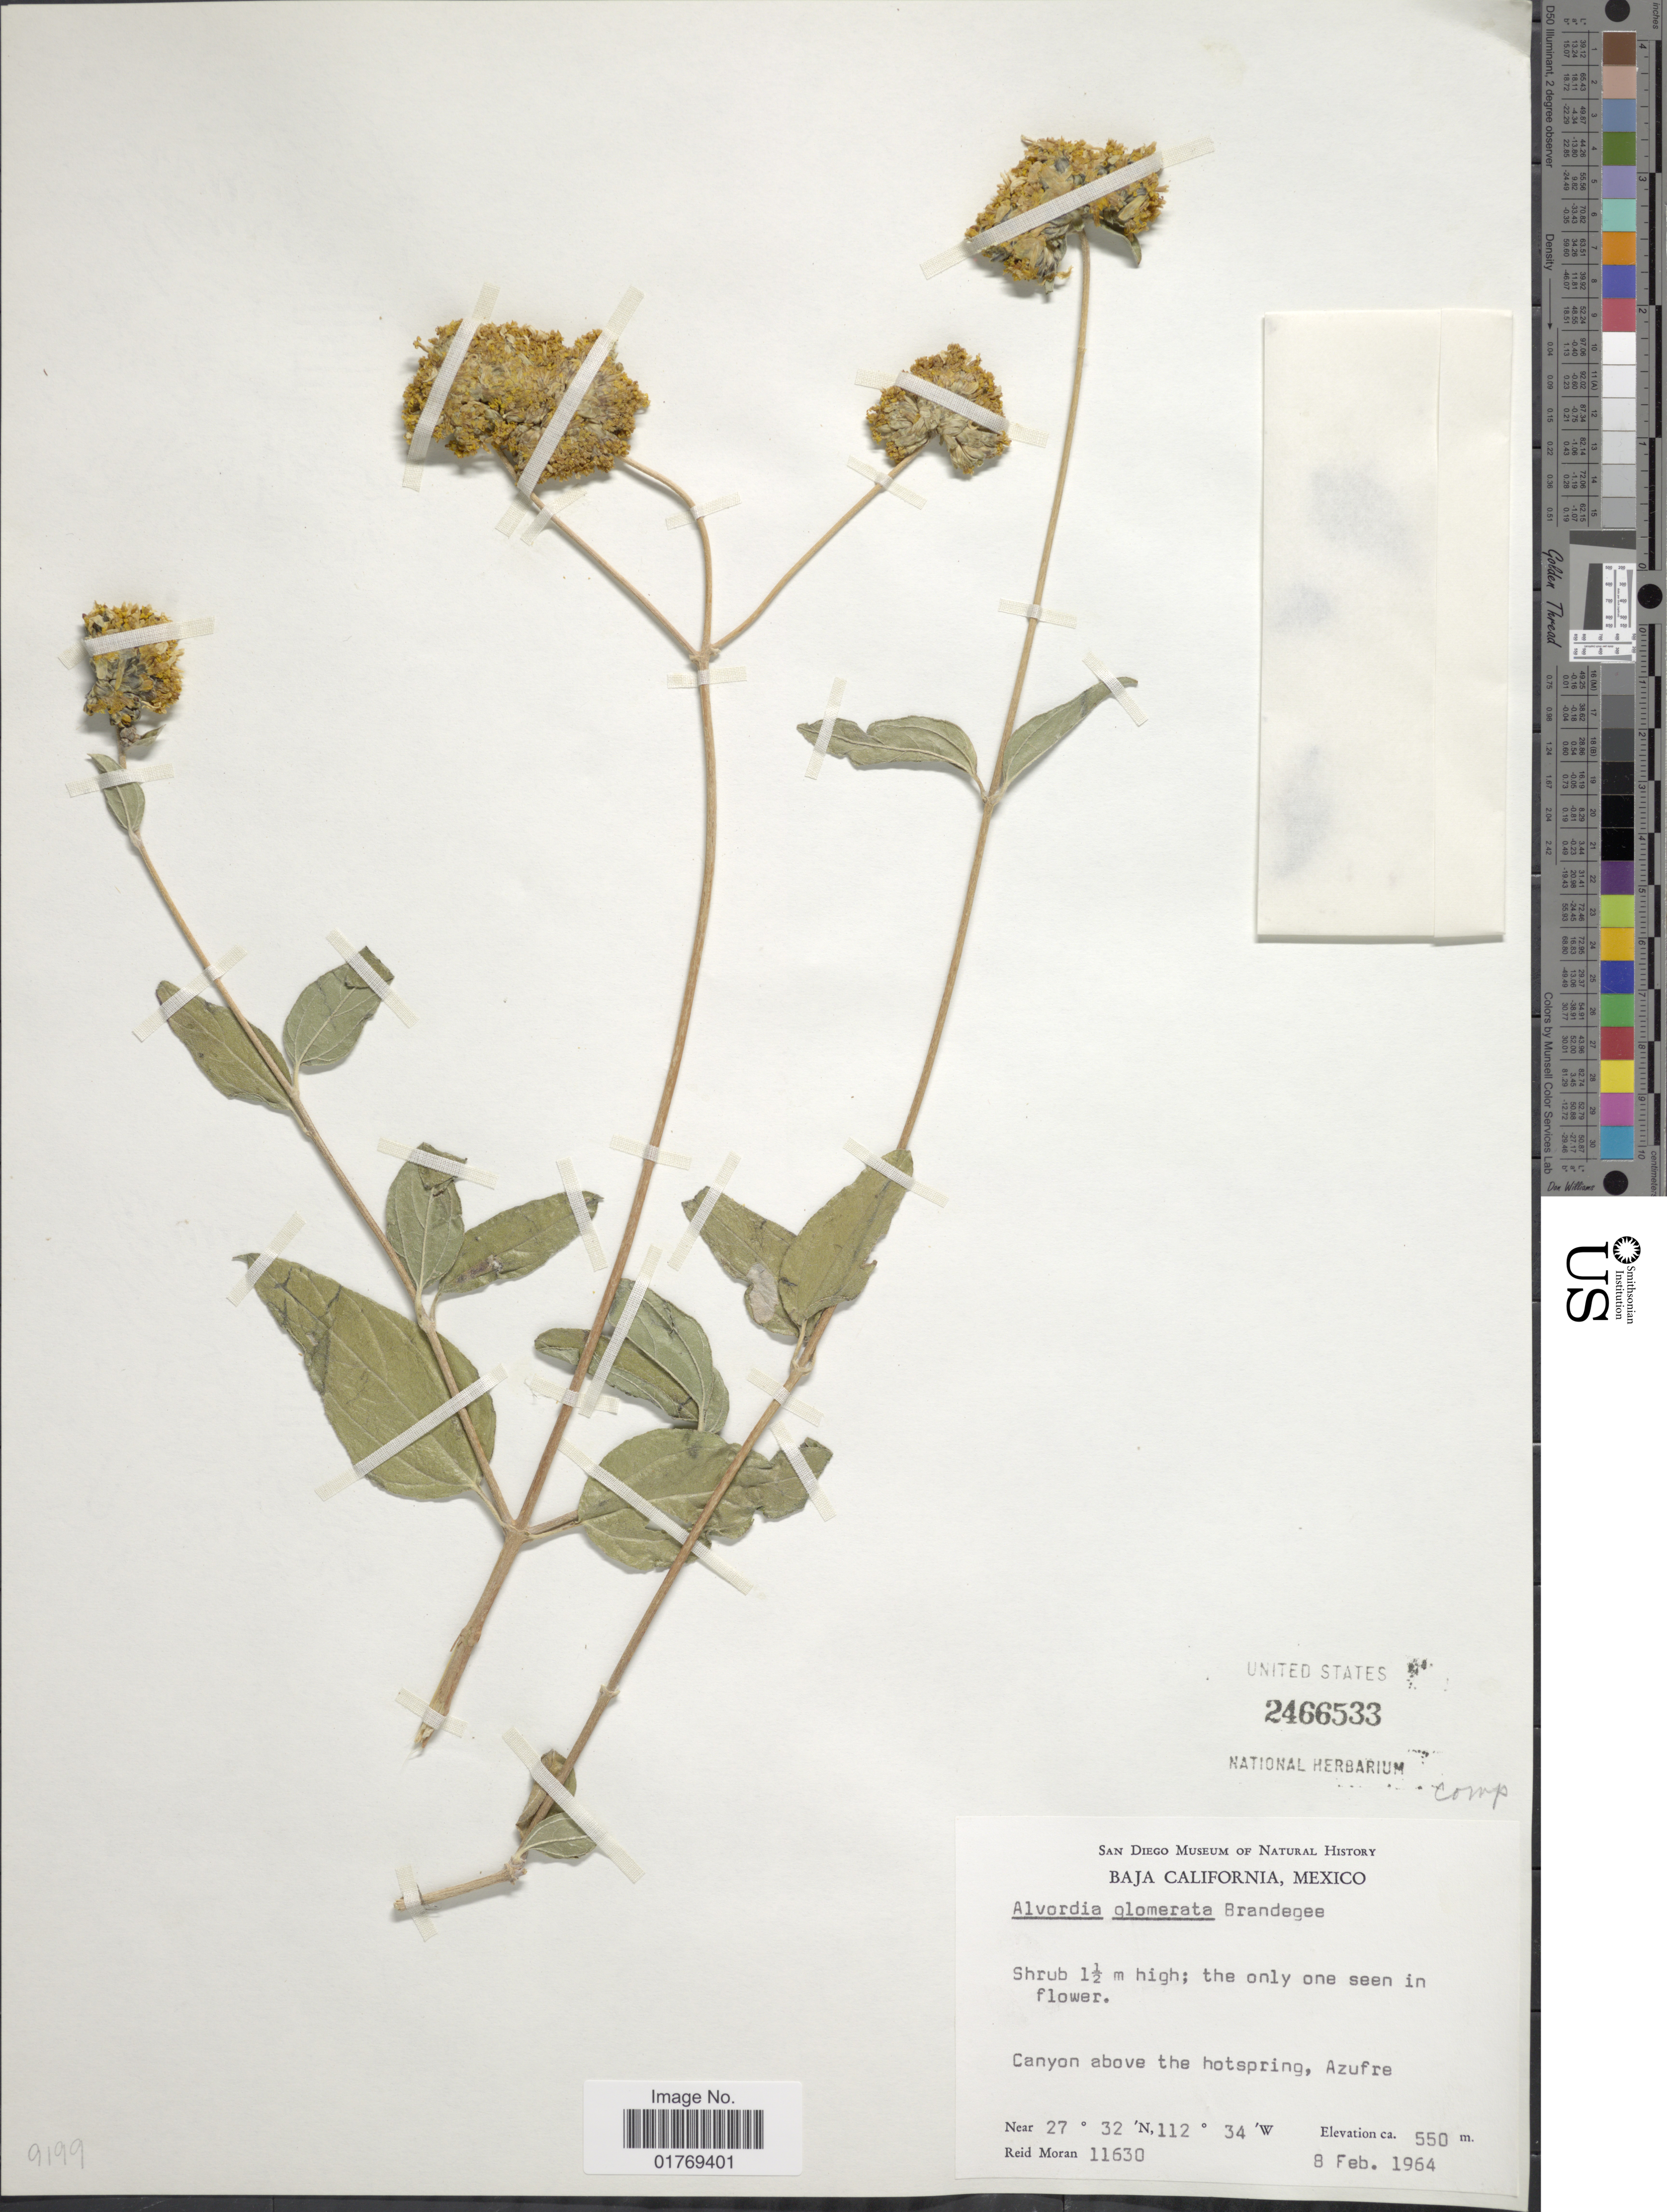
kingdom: Plantae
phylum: Tracheophyta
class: Magnoliopsida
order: Asterales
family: Asteraceae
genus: Alvordia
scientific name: Alvordia glomerata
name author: Brandegee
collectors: R. V. Moran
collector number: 11630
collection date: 1964-02-08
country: Mexico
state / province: Baja California Sur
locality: Baja California, Mexico. Canyon above the hotspring, Azufre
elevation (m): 550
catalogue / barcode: US 2466533